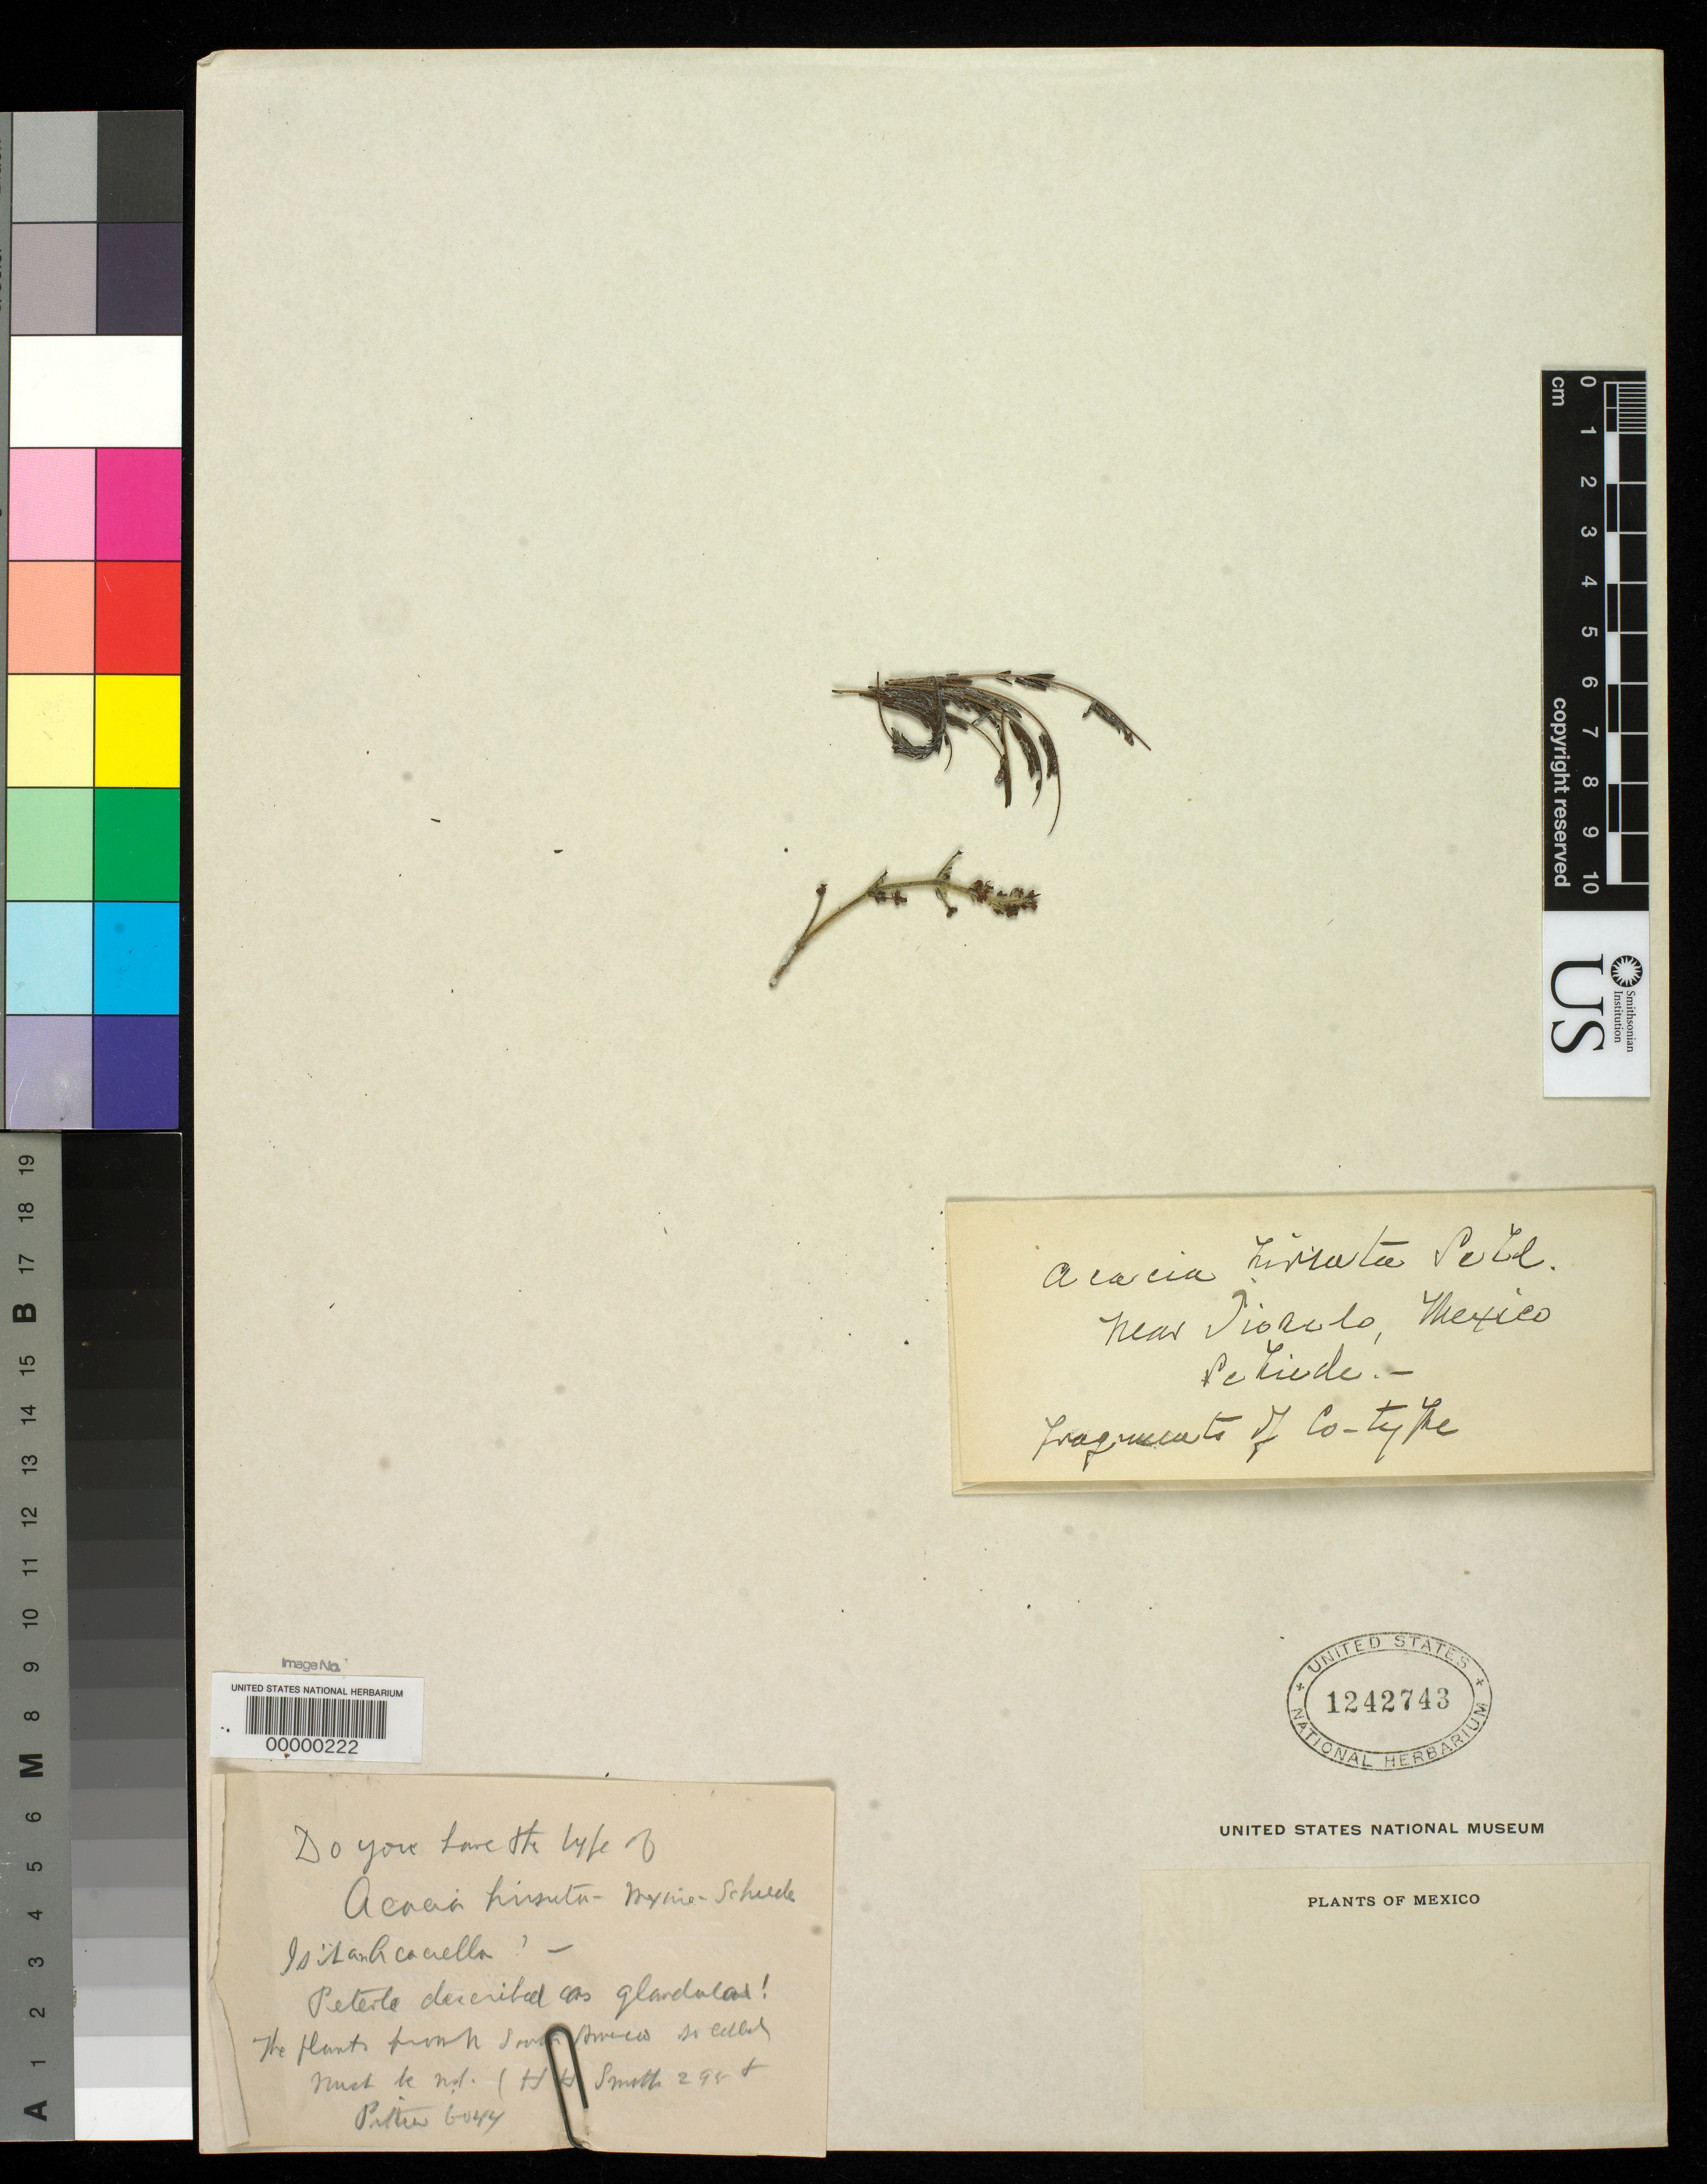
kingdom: Plantae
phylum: Tracheophyta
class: Magnoliopsida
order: Fabales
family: Fabaceae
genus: Acacia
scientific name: Acacia hirsuta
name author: Schltdl.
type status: Type Fragment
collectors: C. J. W. Schiede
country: Mexico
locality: E of Monserrat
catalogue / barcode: US 1242743